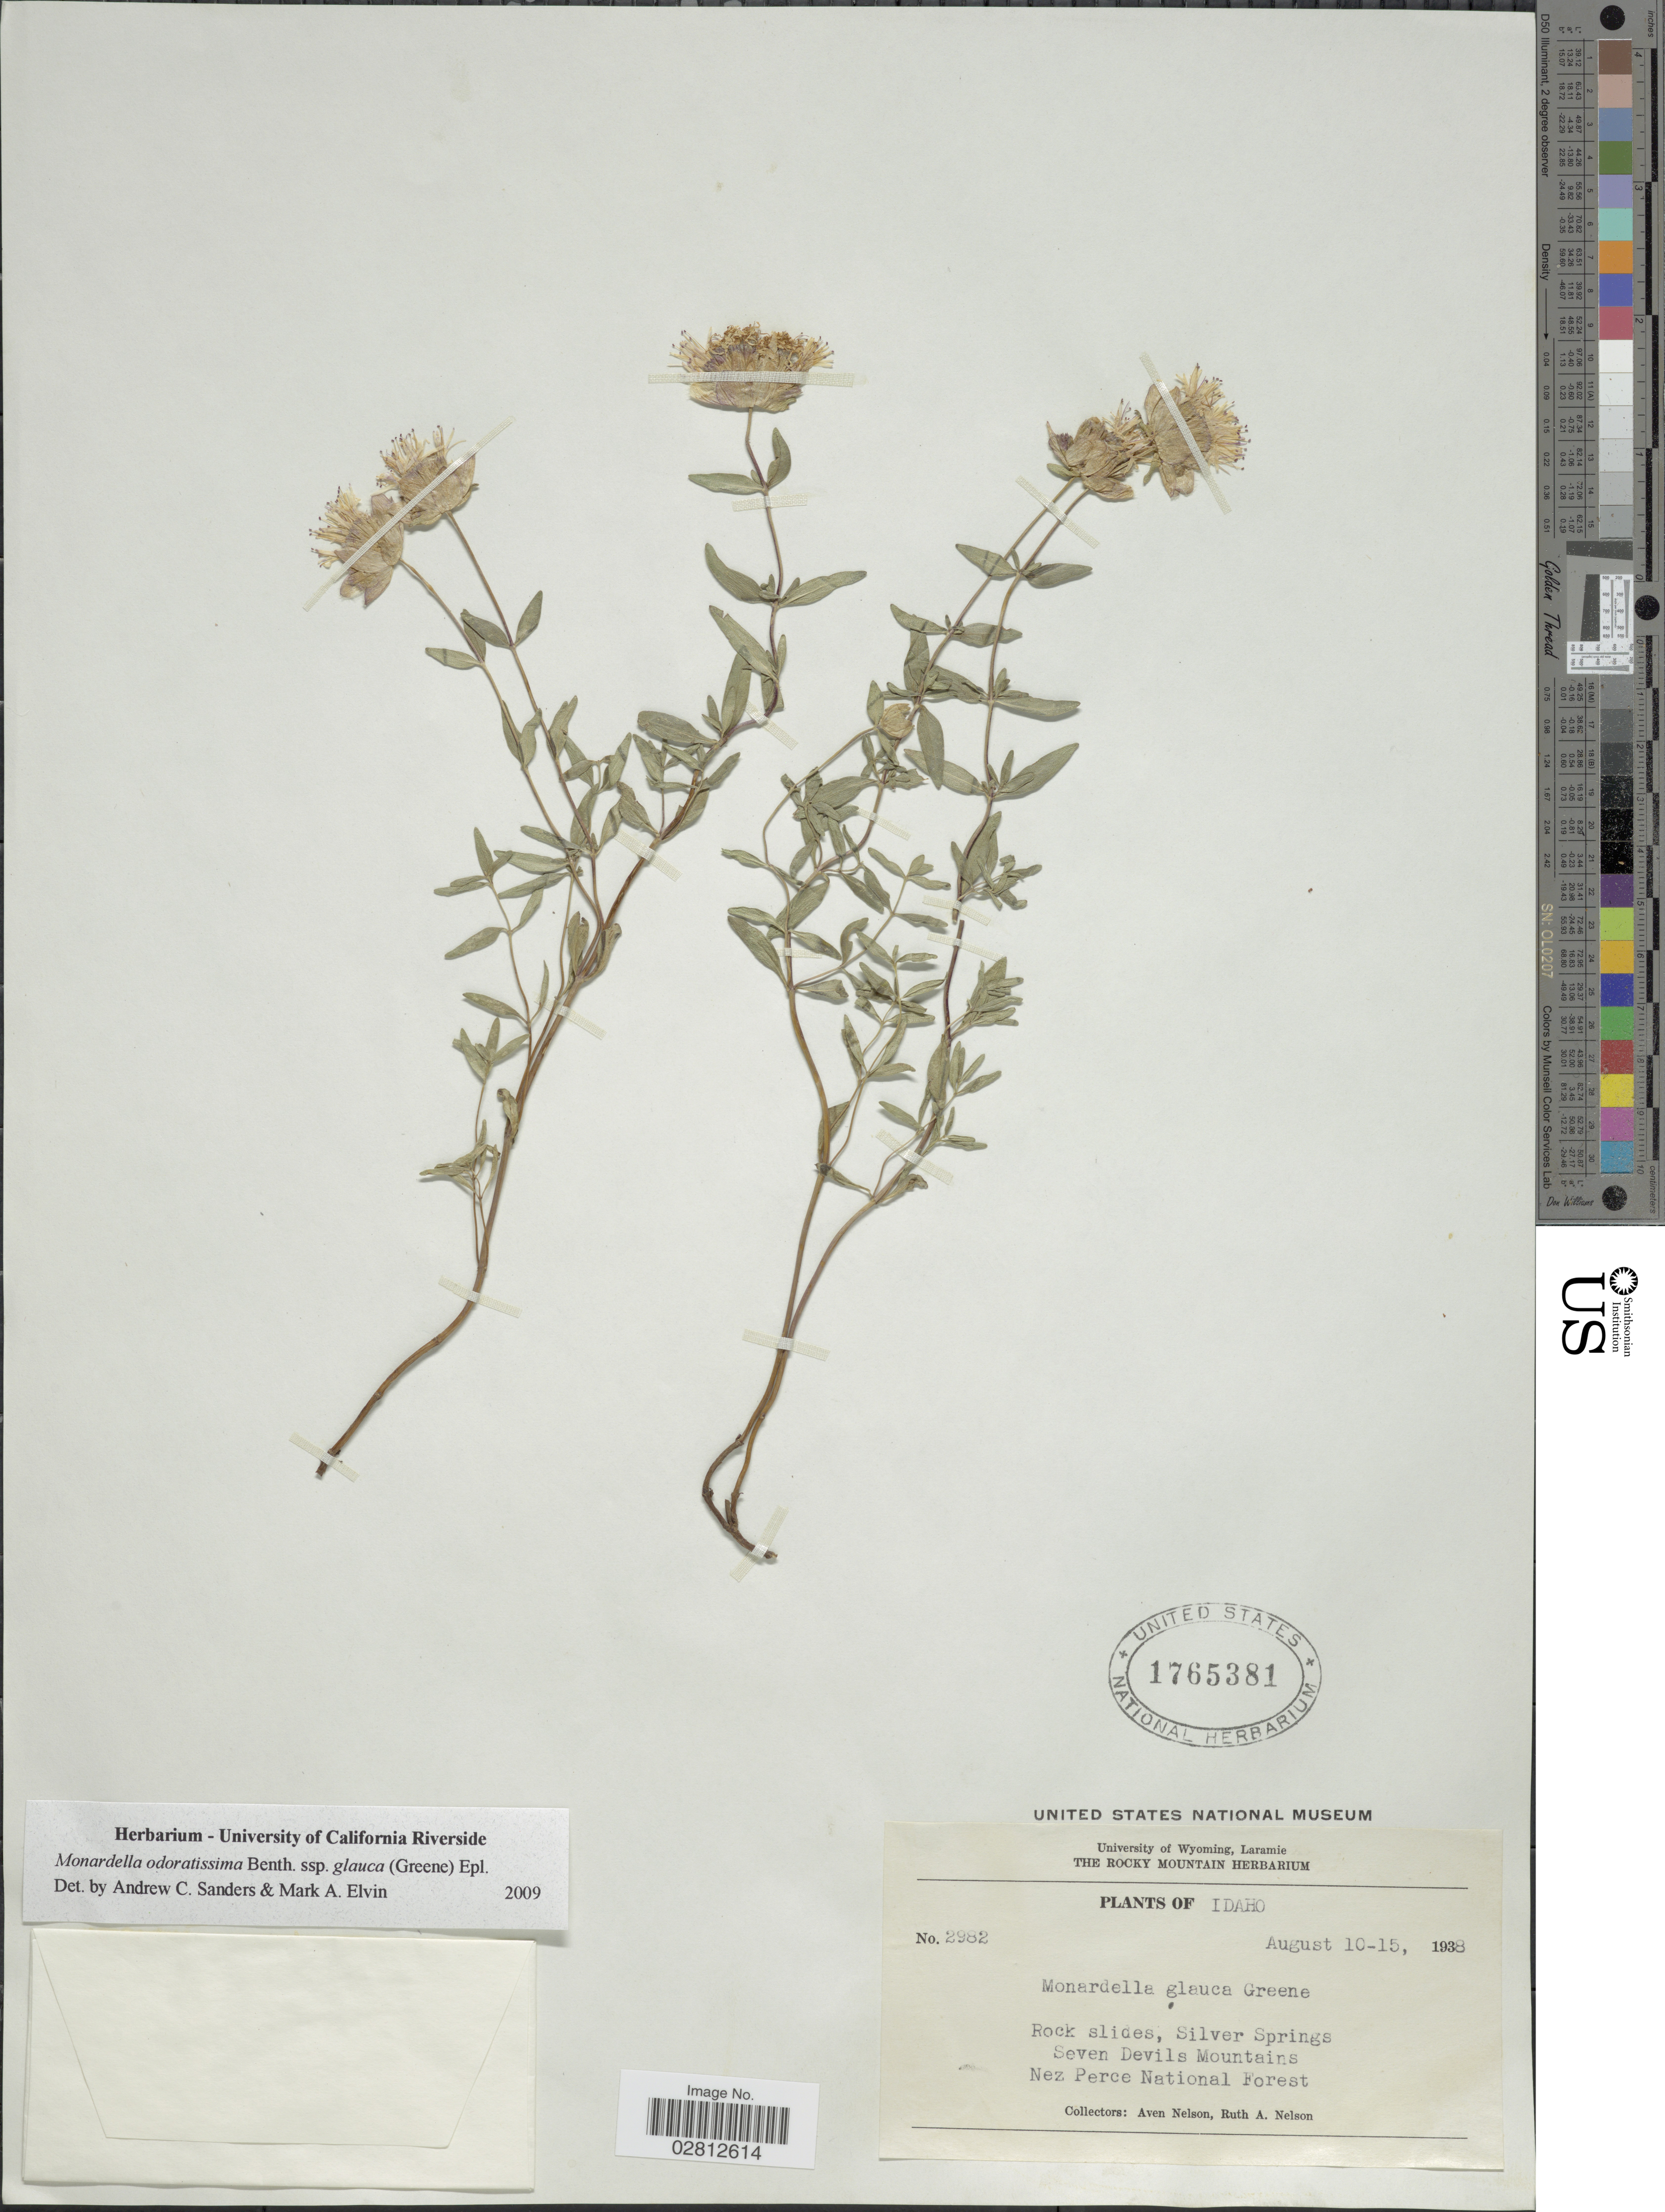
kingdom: Plantae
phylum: Tracheophyta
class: Magnoliopsida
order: Lamiales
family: Lamiaceae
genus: Monardella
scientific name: Monardella odoratissima subsp. glauca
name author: (Greene) Epling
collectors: A. Nelson & R. A. Nelson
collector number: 2982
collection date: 1938-08-10/1938-08-15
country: United States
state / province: Idaho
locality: Rock slides, Silver Springs, Seven Devils Mountains, Nez Perce National Forest.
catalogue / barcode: US 1765381